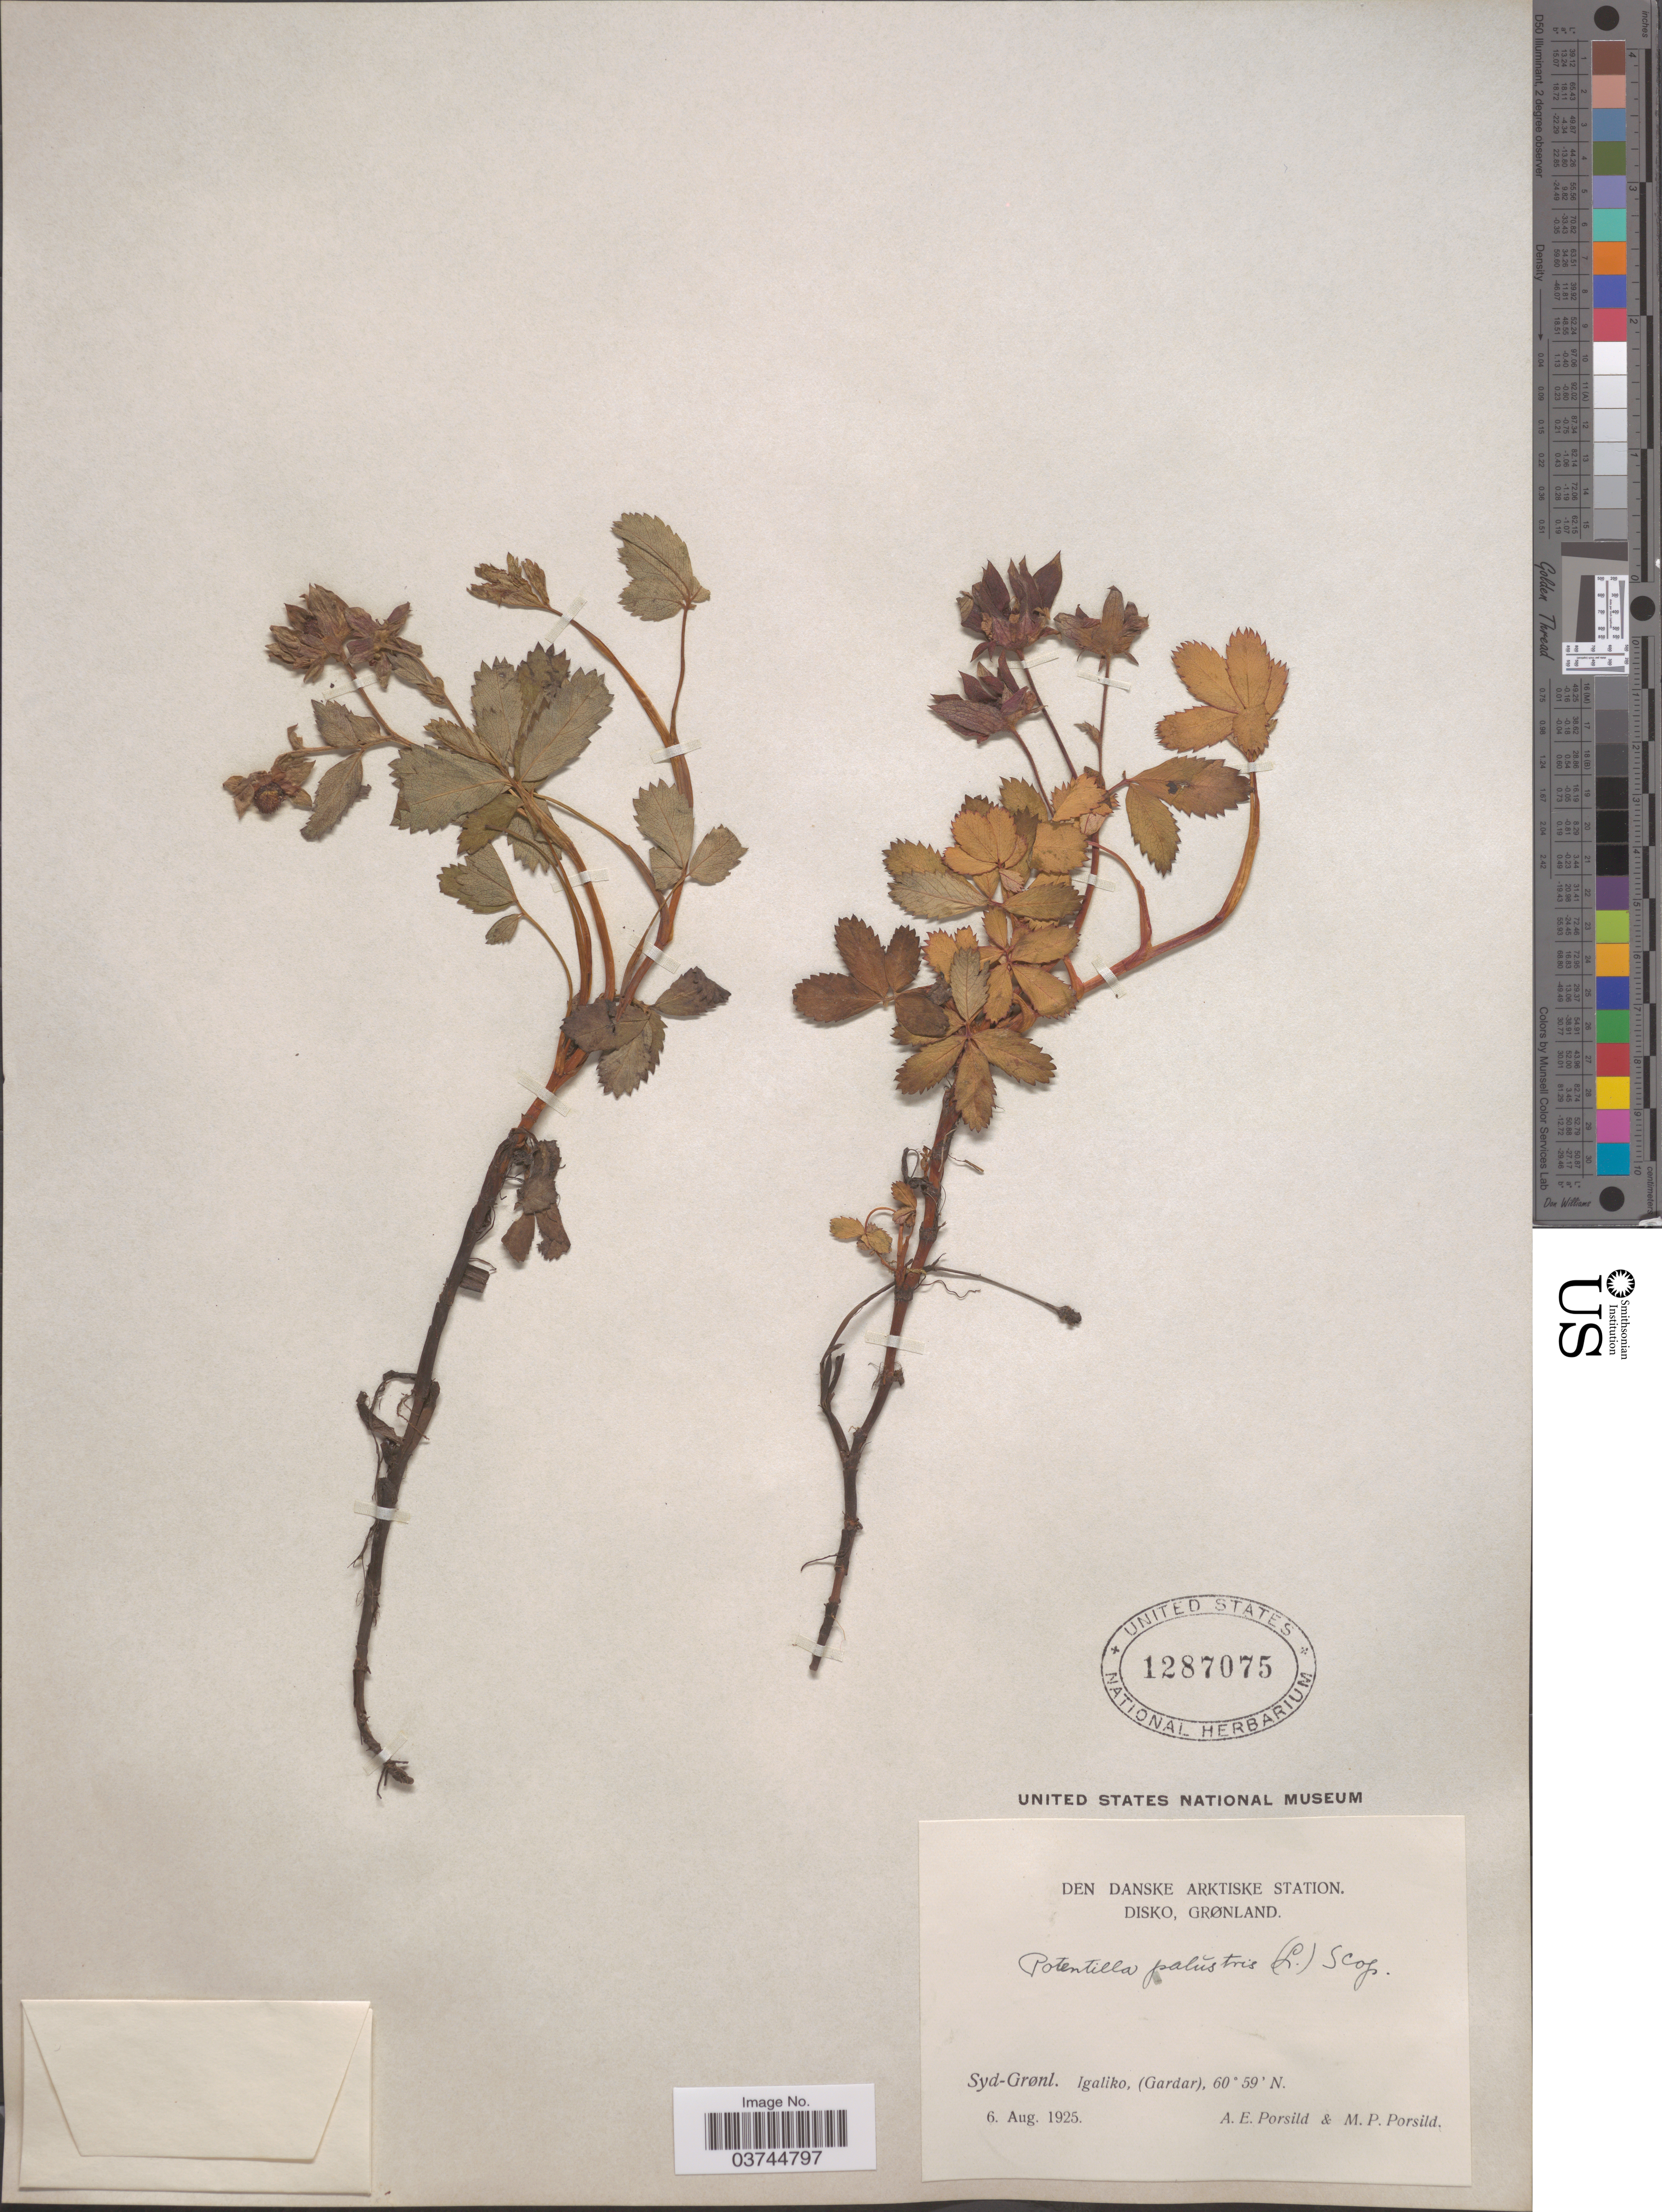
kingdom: Plantae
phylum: Tracheophyta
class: Magnoliopsida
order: Rosales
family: Rosaceae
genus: Comarum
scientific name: Comarum palustre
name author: L.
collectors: A. E. Porsild & M. P. Porsild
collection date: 1925-08-06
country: Greenland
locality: Den Danske Arktiske Station. Disko, Grønland. Syd-Grønl. Igaliko (Garar).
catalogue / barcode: US 1287075